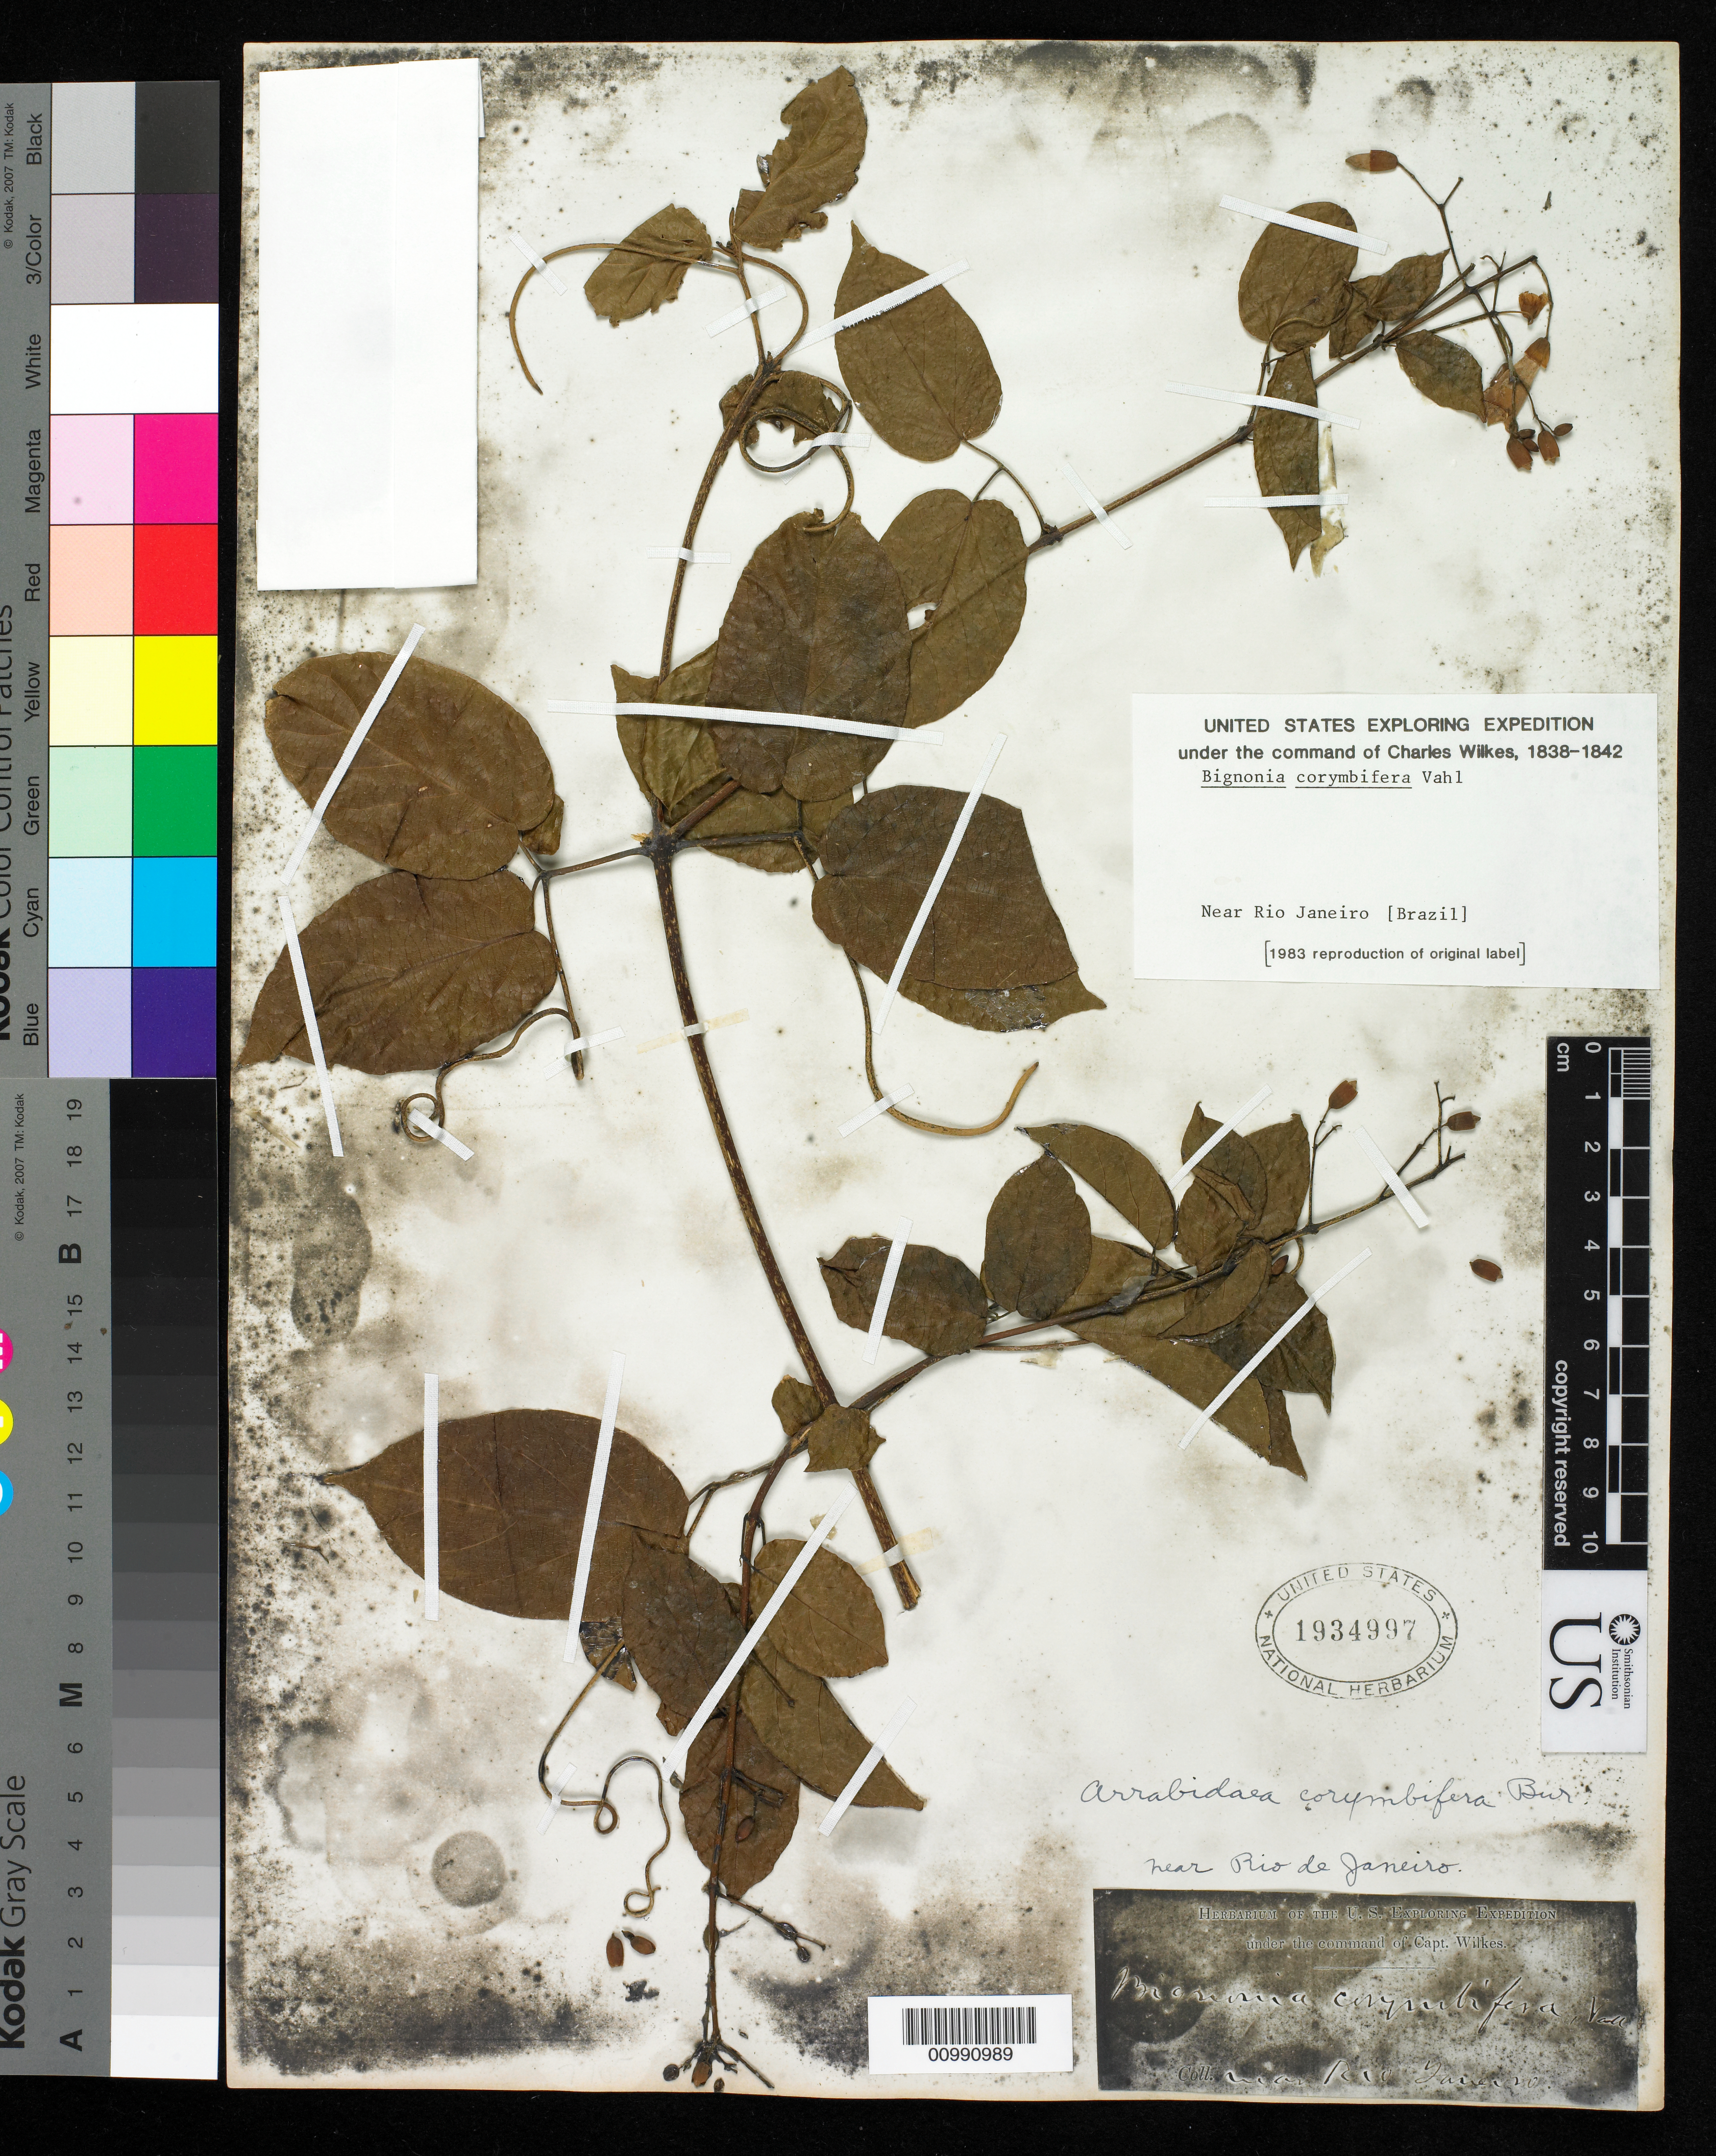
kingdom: Plantae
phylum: Tracheophyta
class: Magnoliopsida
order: Lamiales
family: Bignoniaceae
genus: Arrabidaea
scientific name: Arrabidaea selloi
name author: (Spreng.) Sandwith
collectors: Wilkes Explor. Exped.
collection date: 1838/1842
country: Brazil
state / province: Rio de Janeiro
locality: near Rio Janeiro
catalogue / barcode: US 1934997